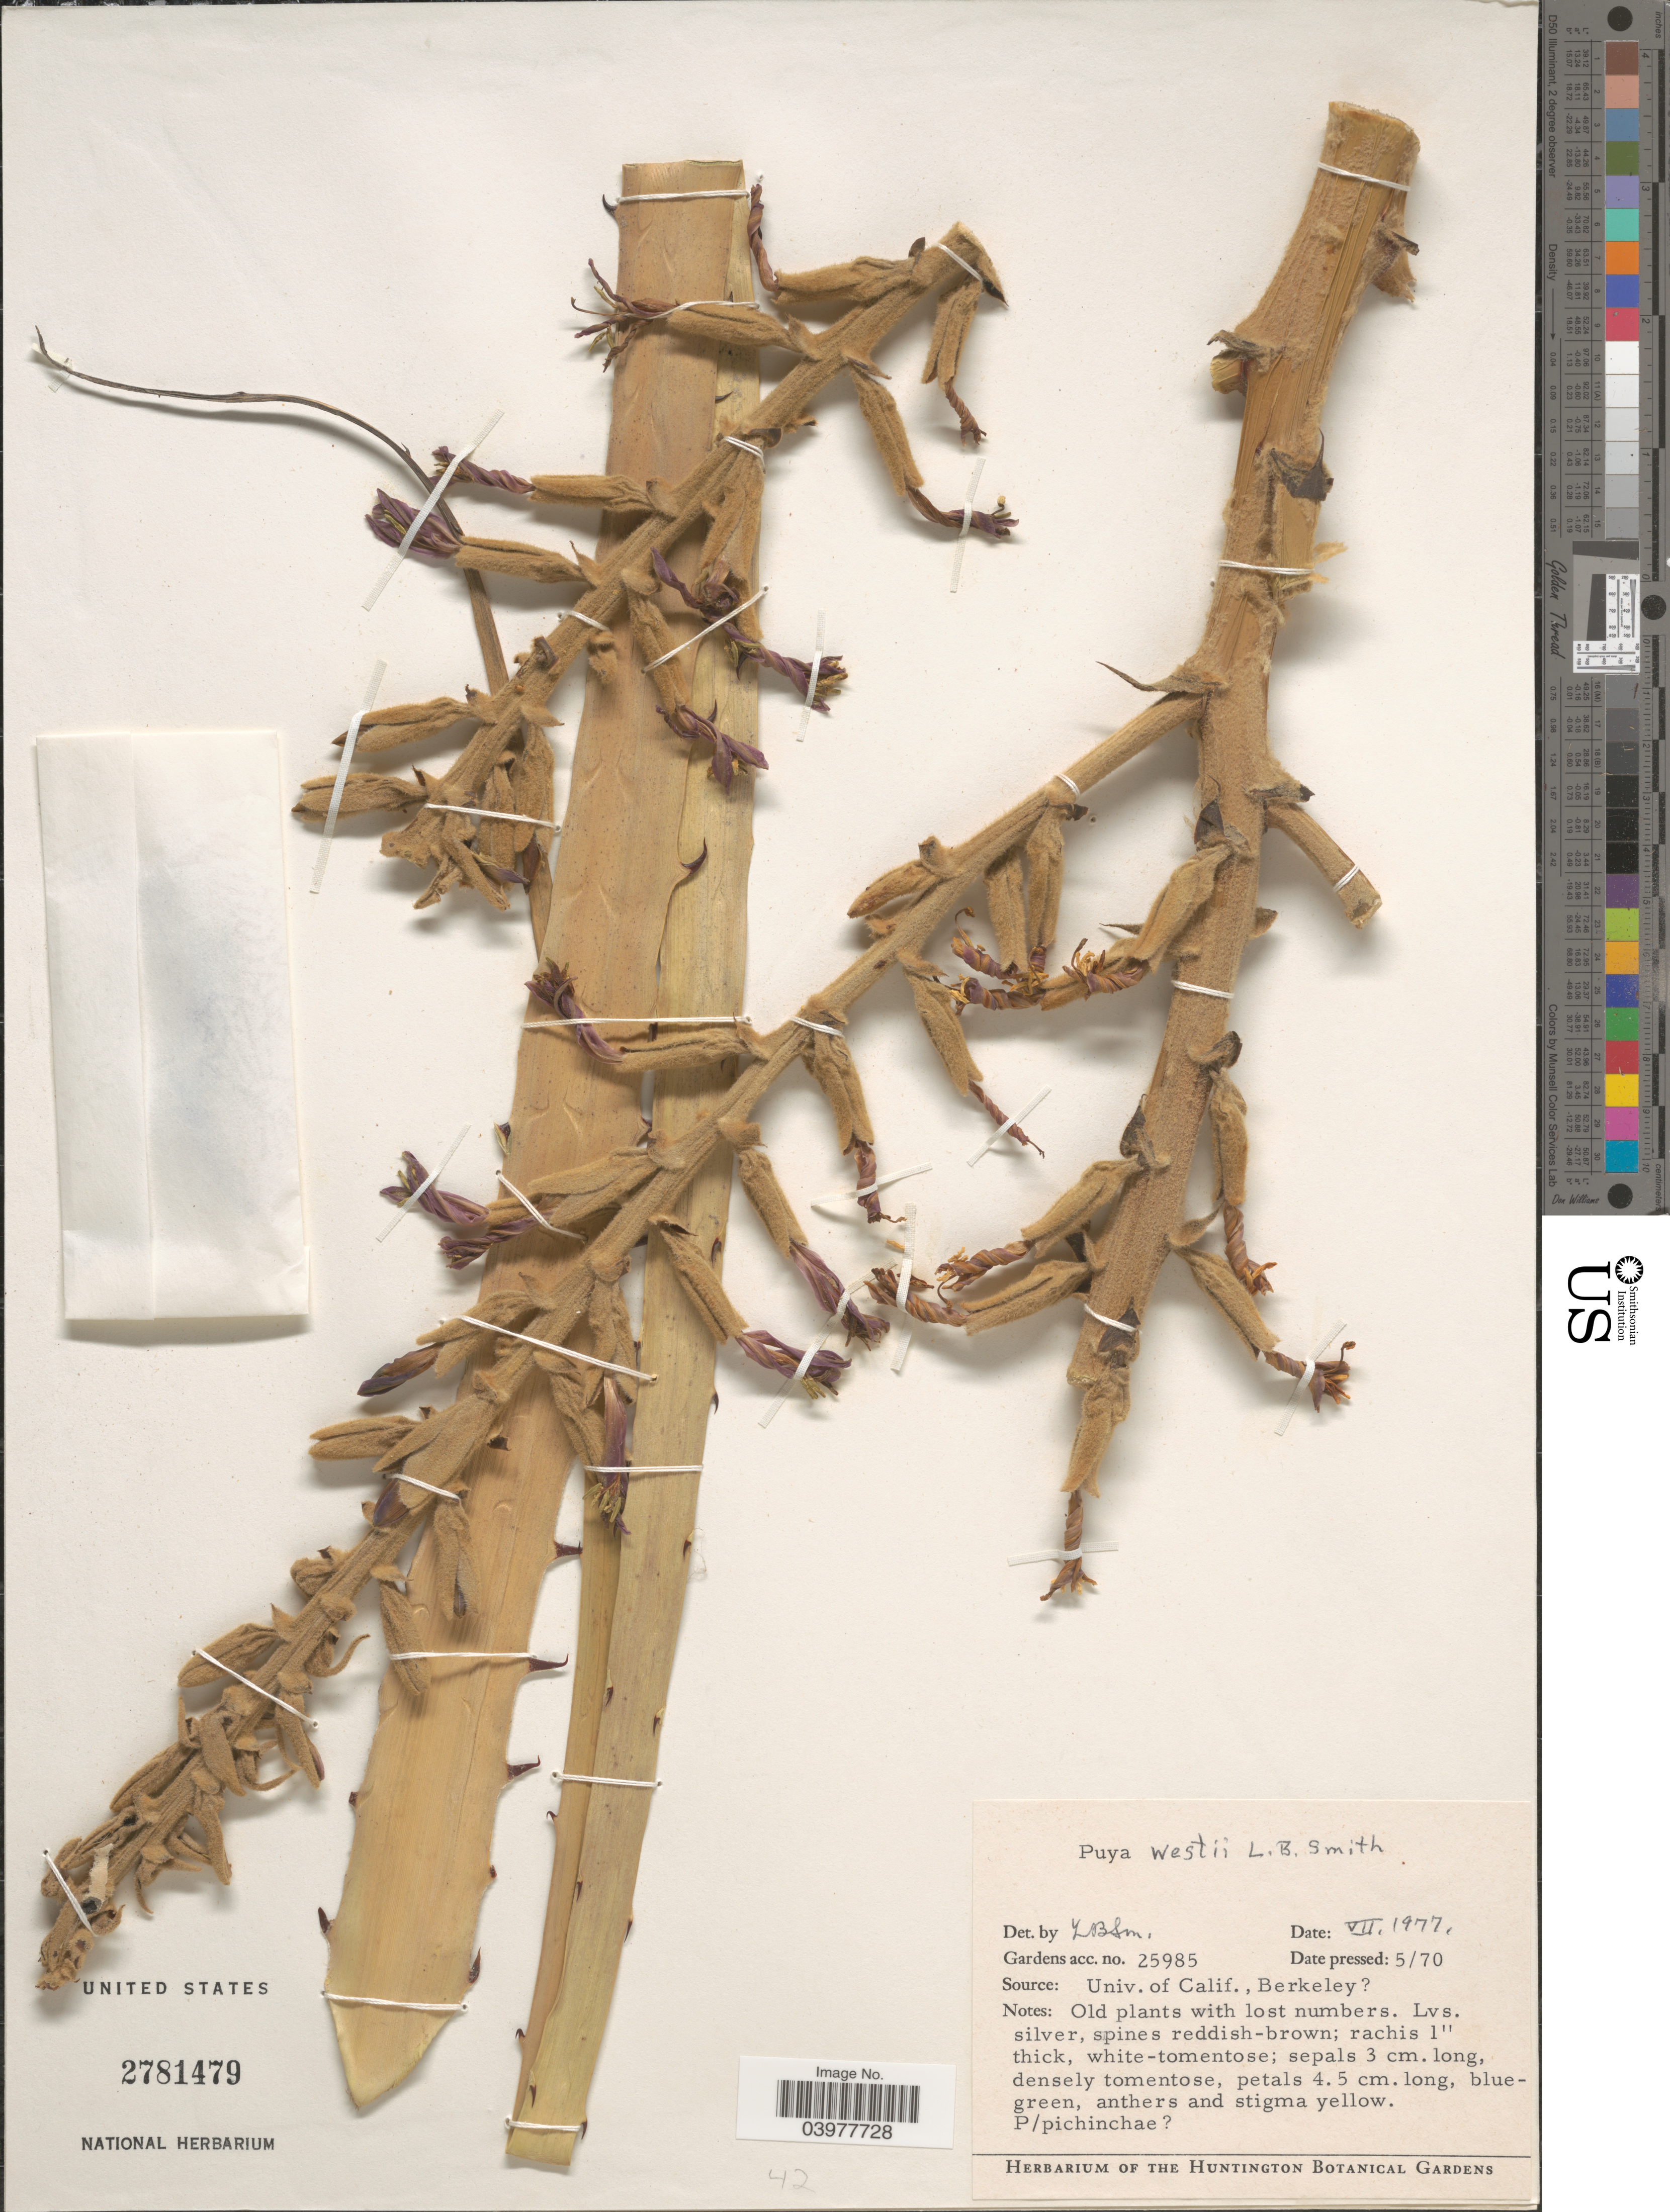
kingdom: Plantae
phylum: Tracheophyta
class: Liliopsida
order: Poales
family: Bromeliaceae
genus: Puya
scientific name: Puya westii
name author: L.B. Sm.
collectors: ex herb. Univ. of California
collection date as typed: Transcribed d/m/y: /5/70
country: United States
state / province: California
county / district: Los Angeles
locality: The Huntington Botanical Gardens.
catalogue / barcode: US 2781479